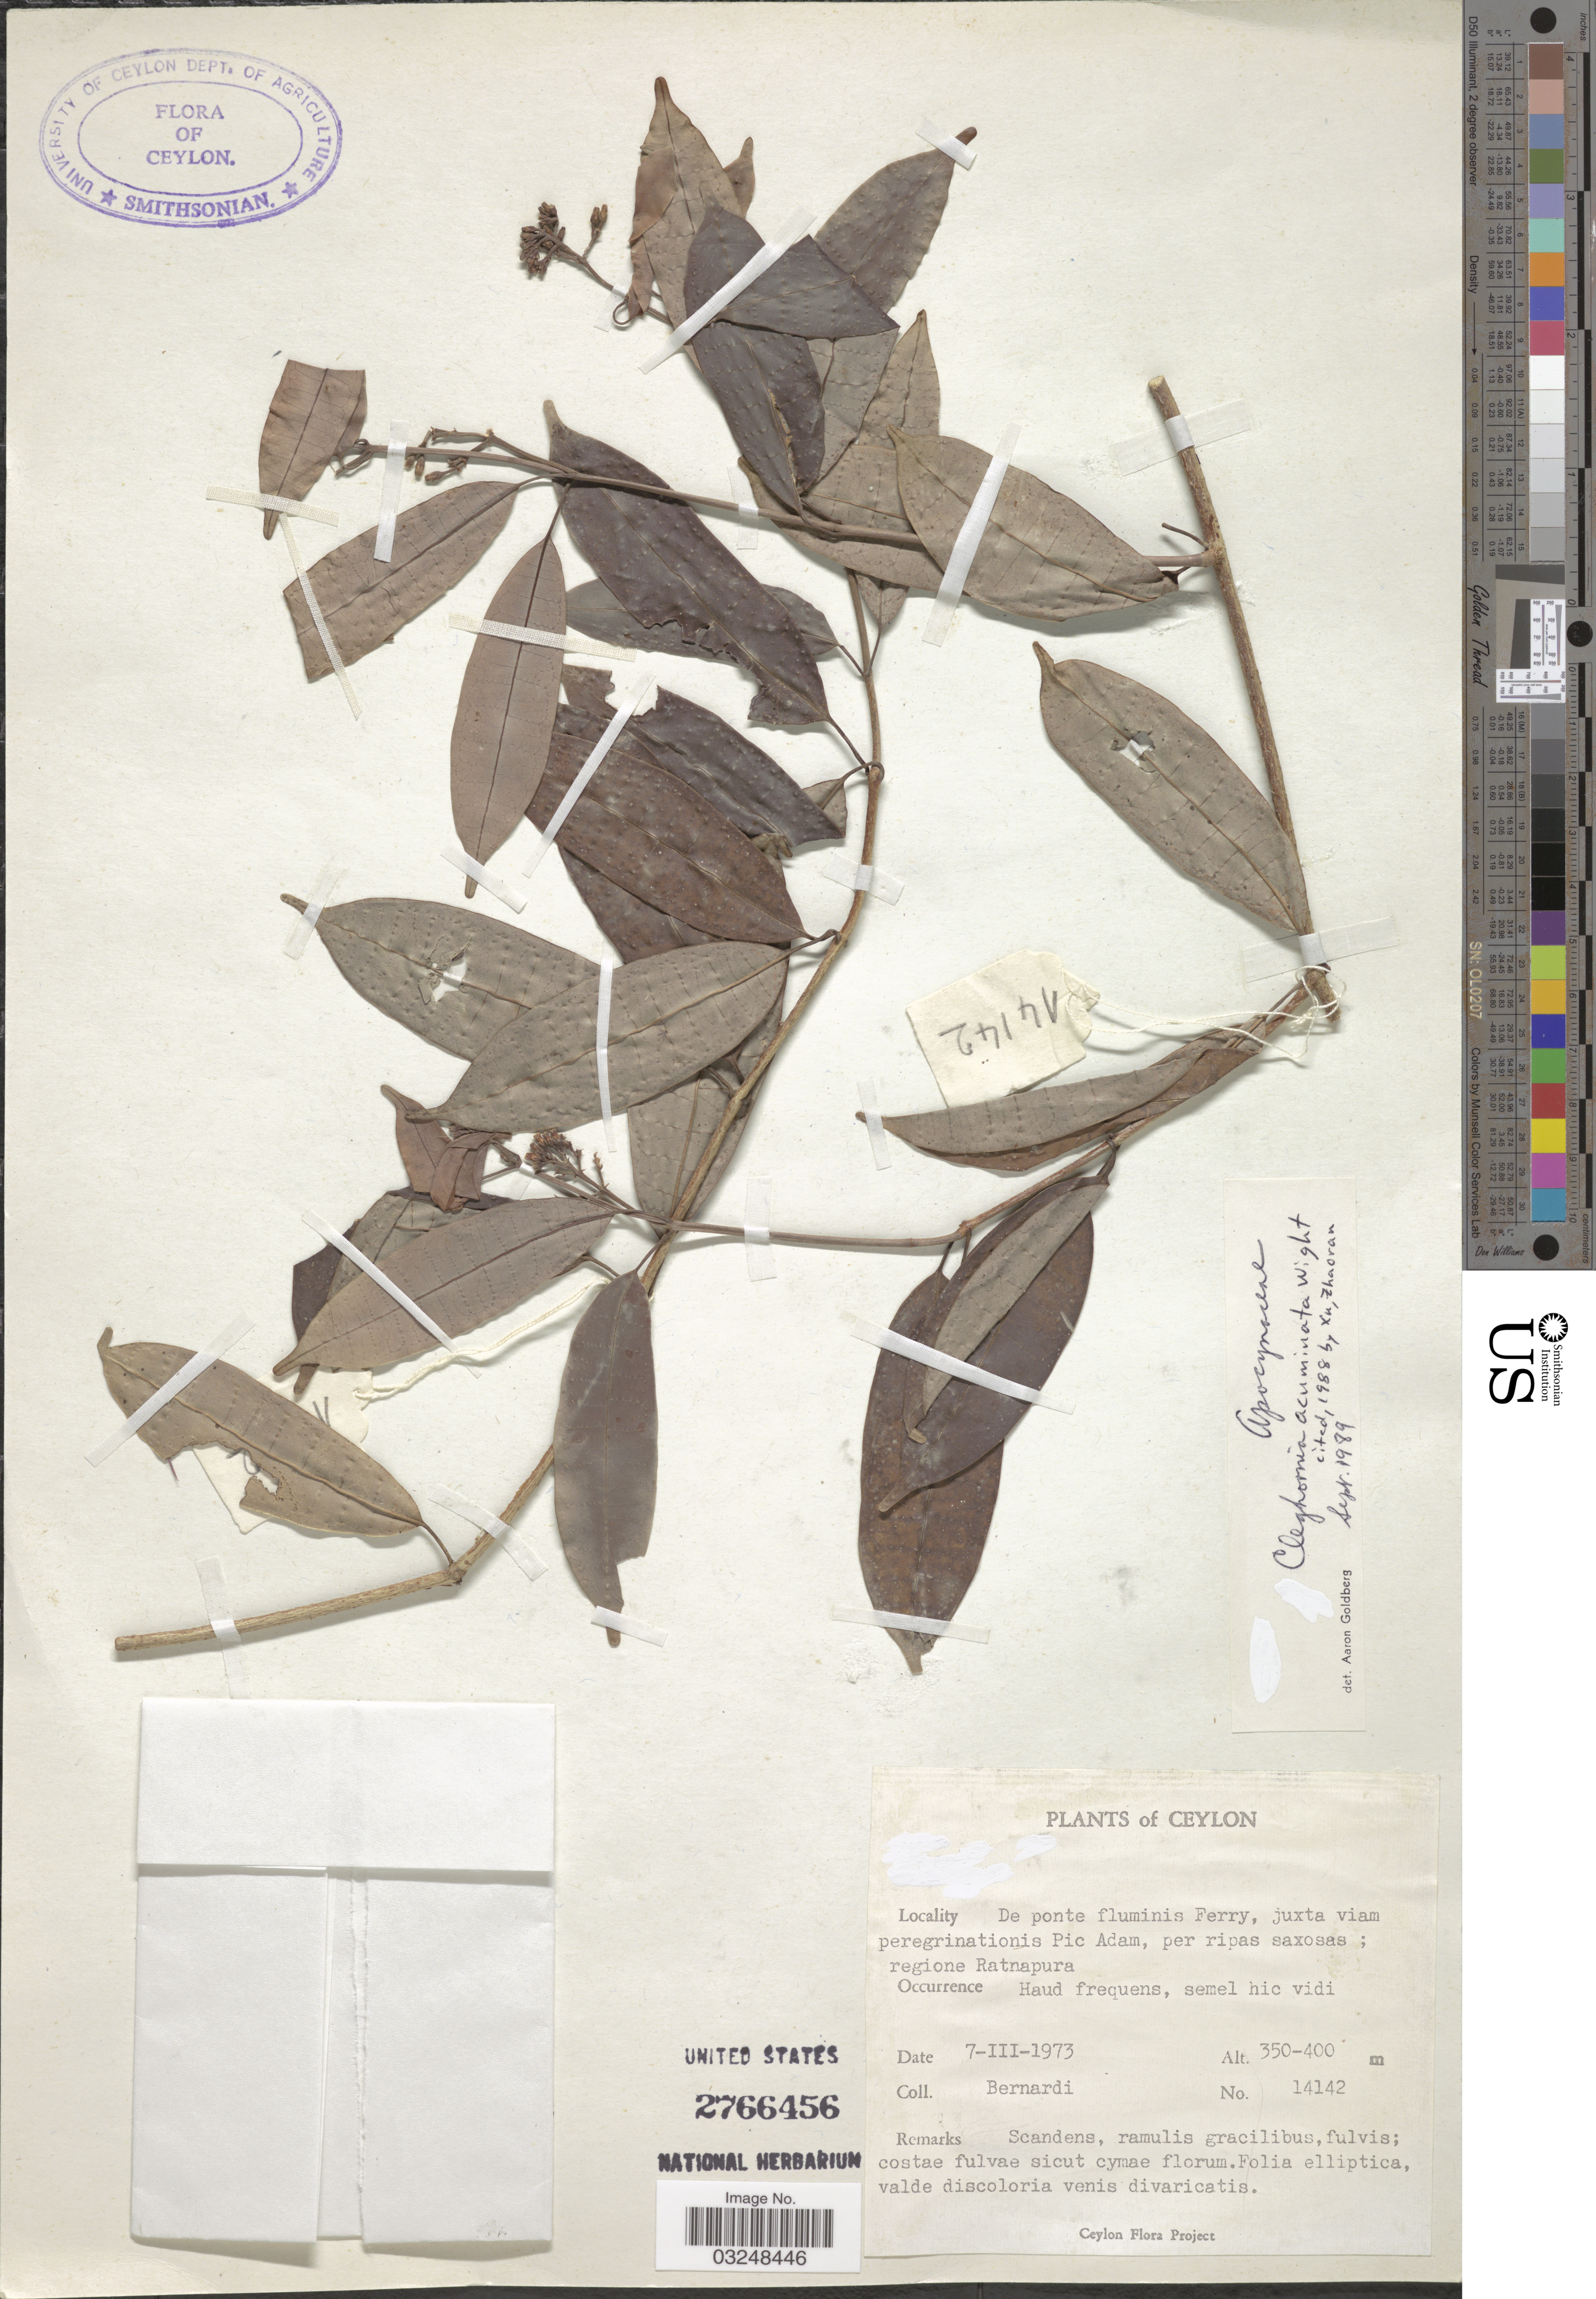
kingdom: Plantae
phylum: Tracheophyta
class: Magnoliopsida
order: Gentianales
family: Apocynaceae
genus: Cleghornia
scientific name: Cleghornia acuminata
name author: Wight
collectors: Bernardi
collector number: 14142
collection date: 1973-03-07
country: Sri Lanka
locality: Ceylon, De ponte fluminis Ferry, juxta viam peregrinationis Pic Adam, per ripas saxosas; regione Ratnapura.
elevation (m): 350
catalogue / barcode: US 2766456